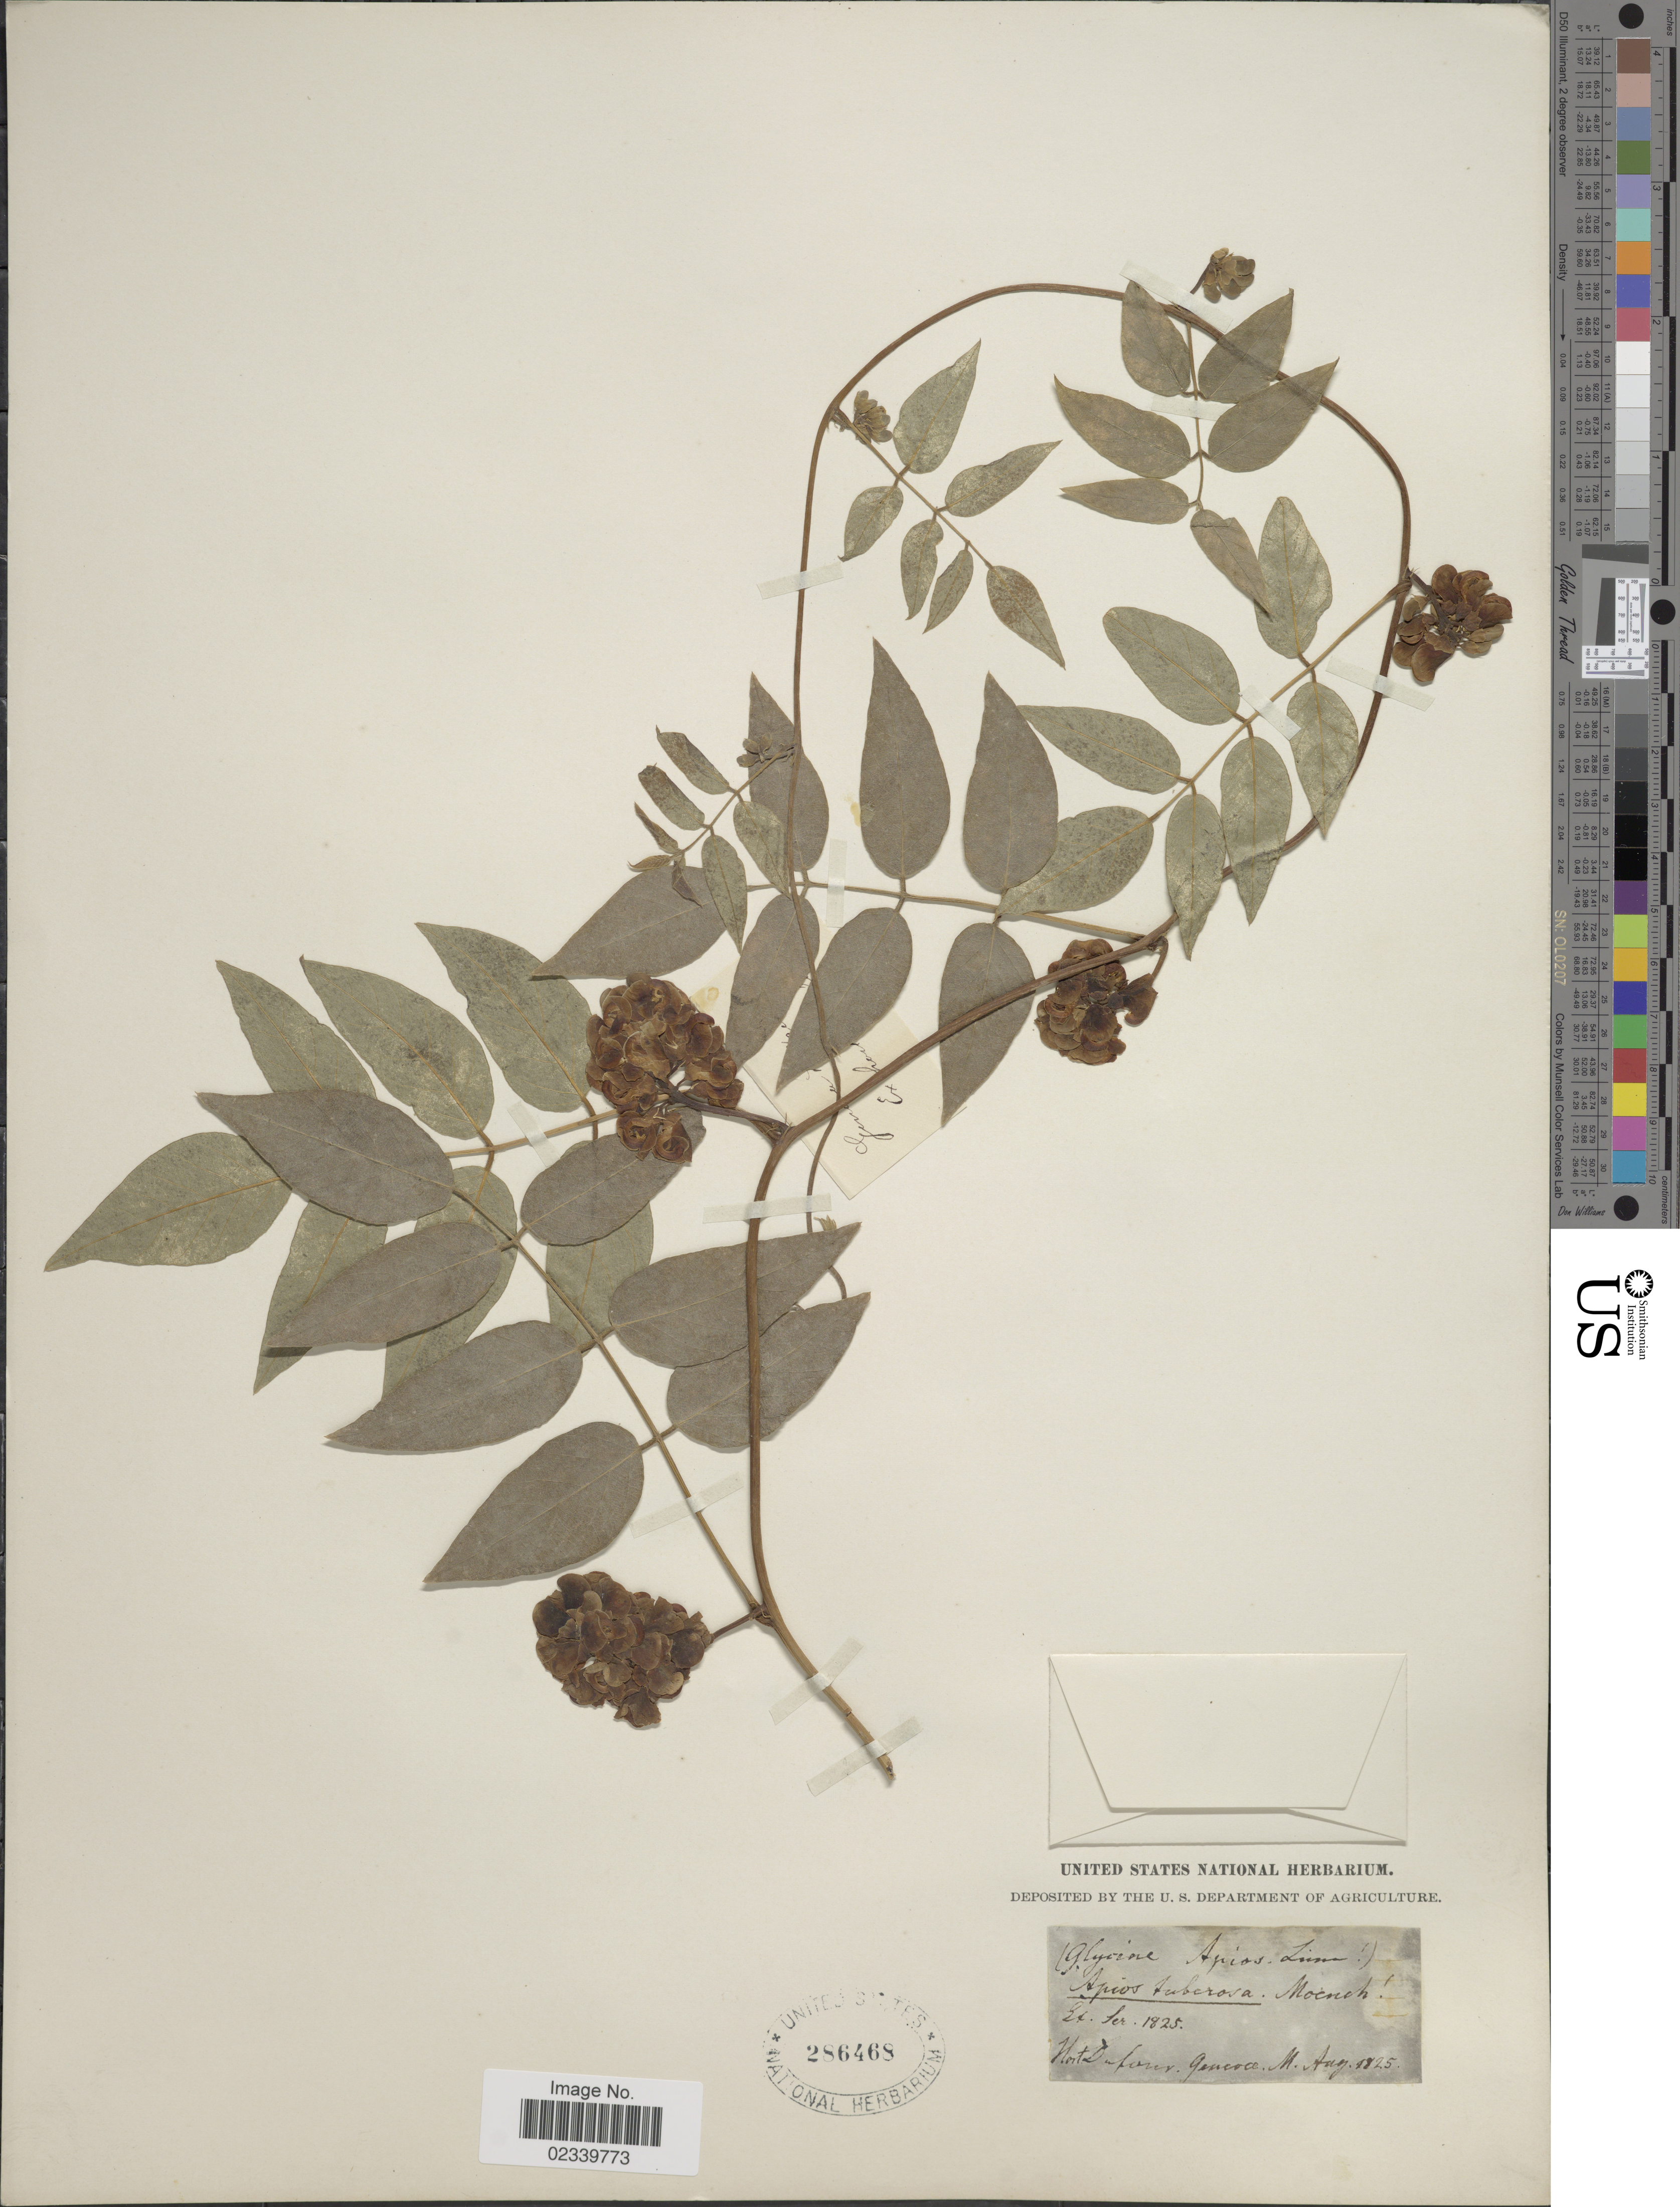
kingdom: Plantae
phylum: Tracheophyta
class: Magnoliopsida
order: Fabales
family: Fabaceae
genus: Apios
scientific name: Apios americana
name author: Medik.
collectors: ex herb. United States National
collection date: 1828-08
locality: Hort Dufour Genoce [interpreted]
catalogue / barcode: US 286468